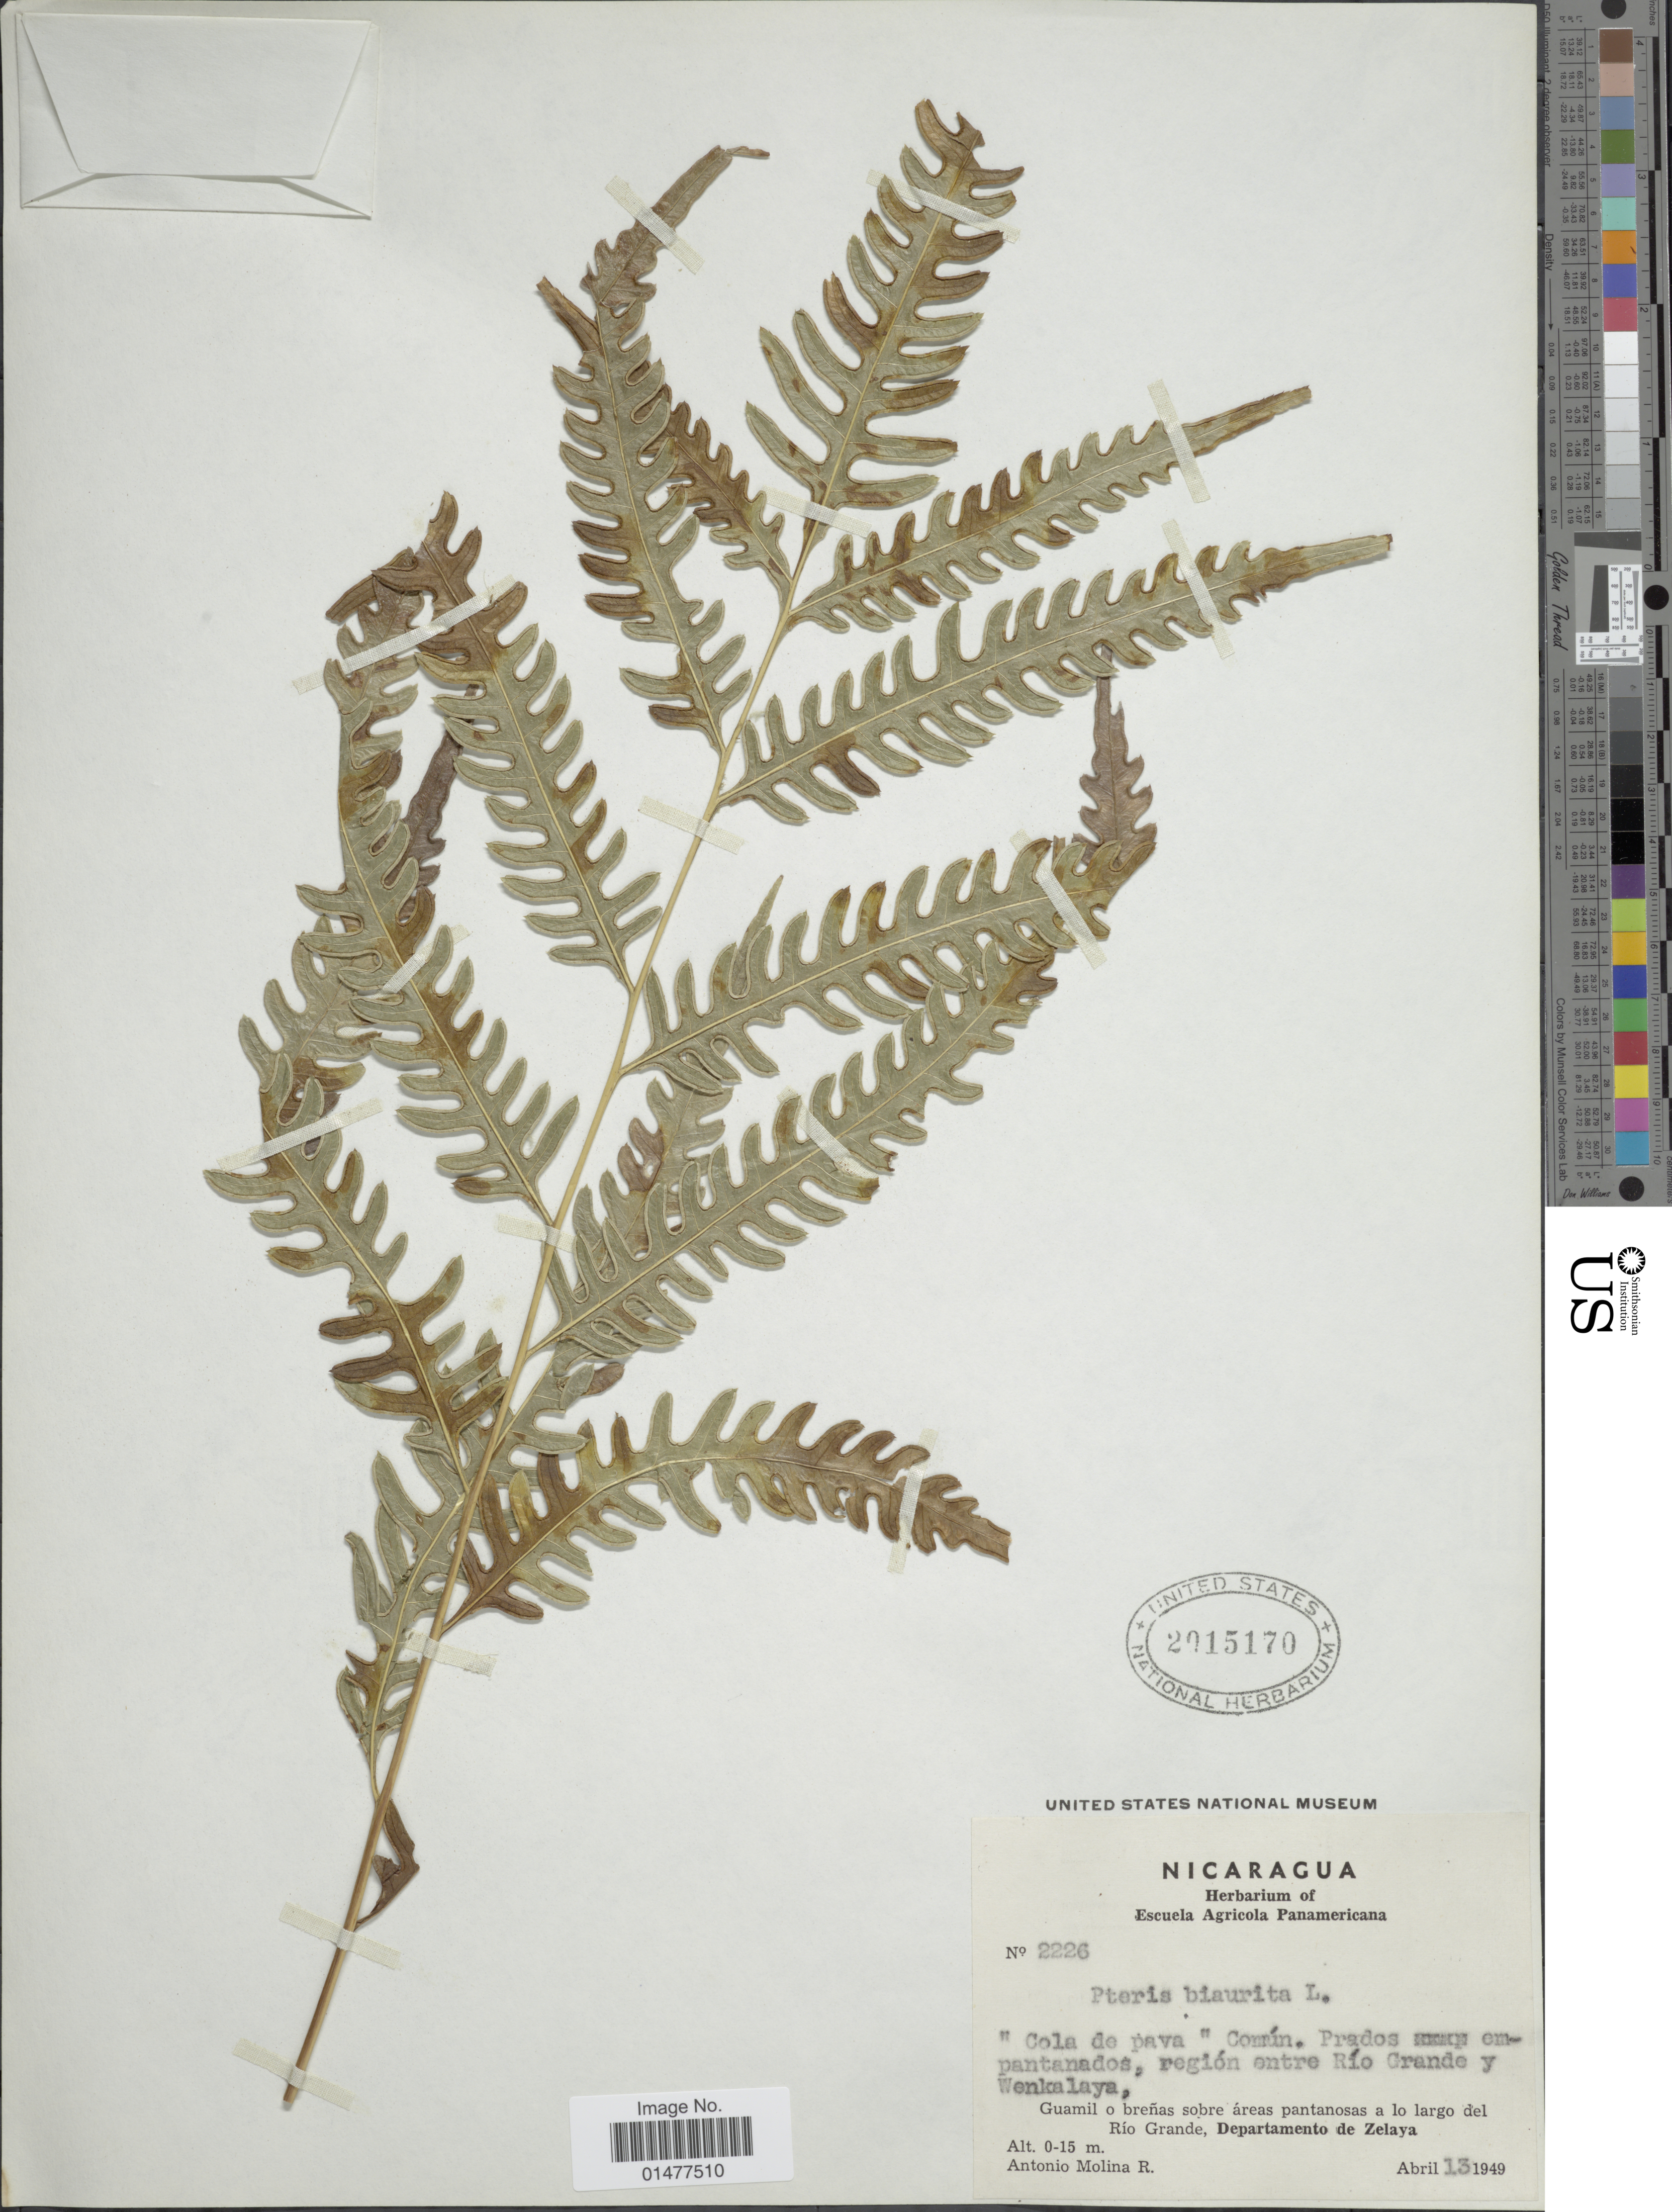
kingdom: Plantae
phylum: Tracheophyta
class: Polypodiopsida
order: Polypodiales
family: Pteridaceae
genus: Pteris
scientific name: Pteris biaurita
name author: L.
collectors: A. Molina R.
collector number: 2226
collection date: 1949-04-13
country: Nicaragua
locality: Dep. de Zelaya. Region entre Río Grande y Wenkalaya, Guamil o breñas sobre áreas pantanosas a lo largo del Río Grande.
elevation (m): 0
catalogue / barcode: US 2015170